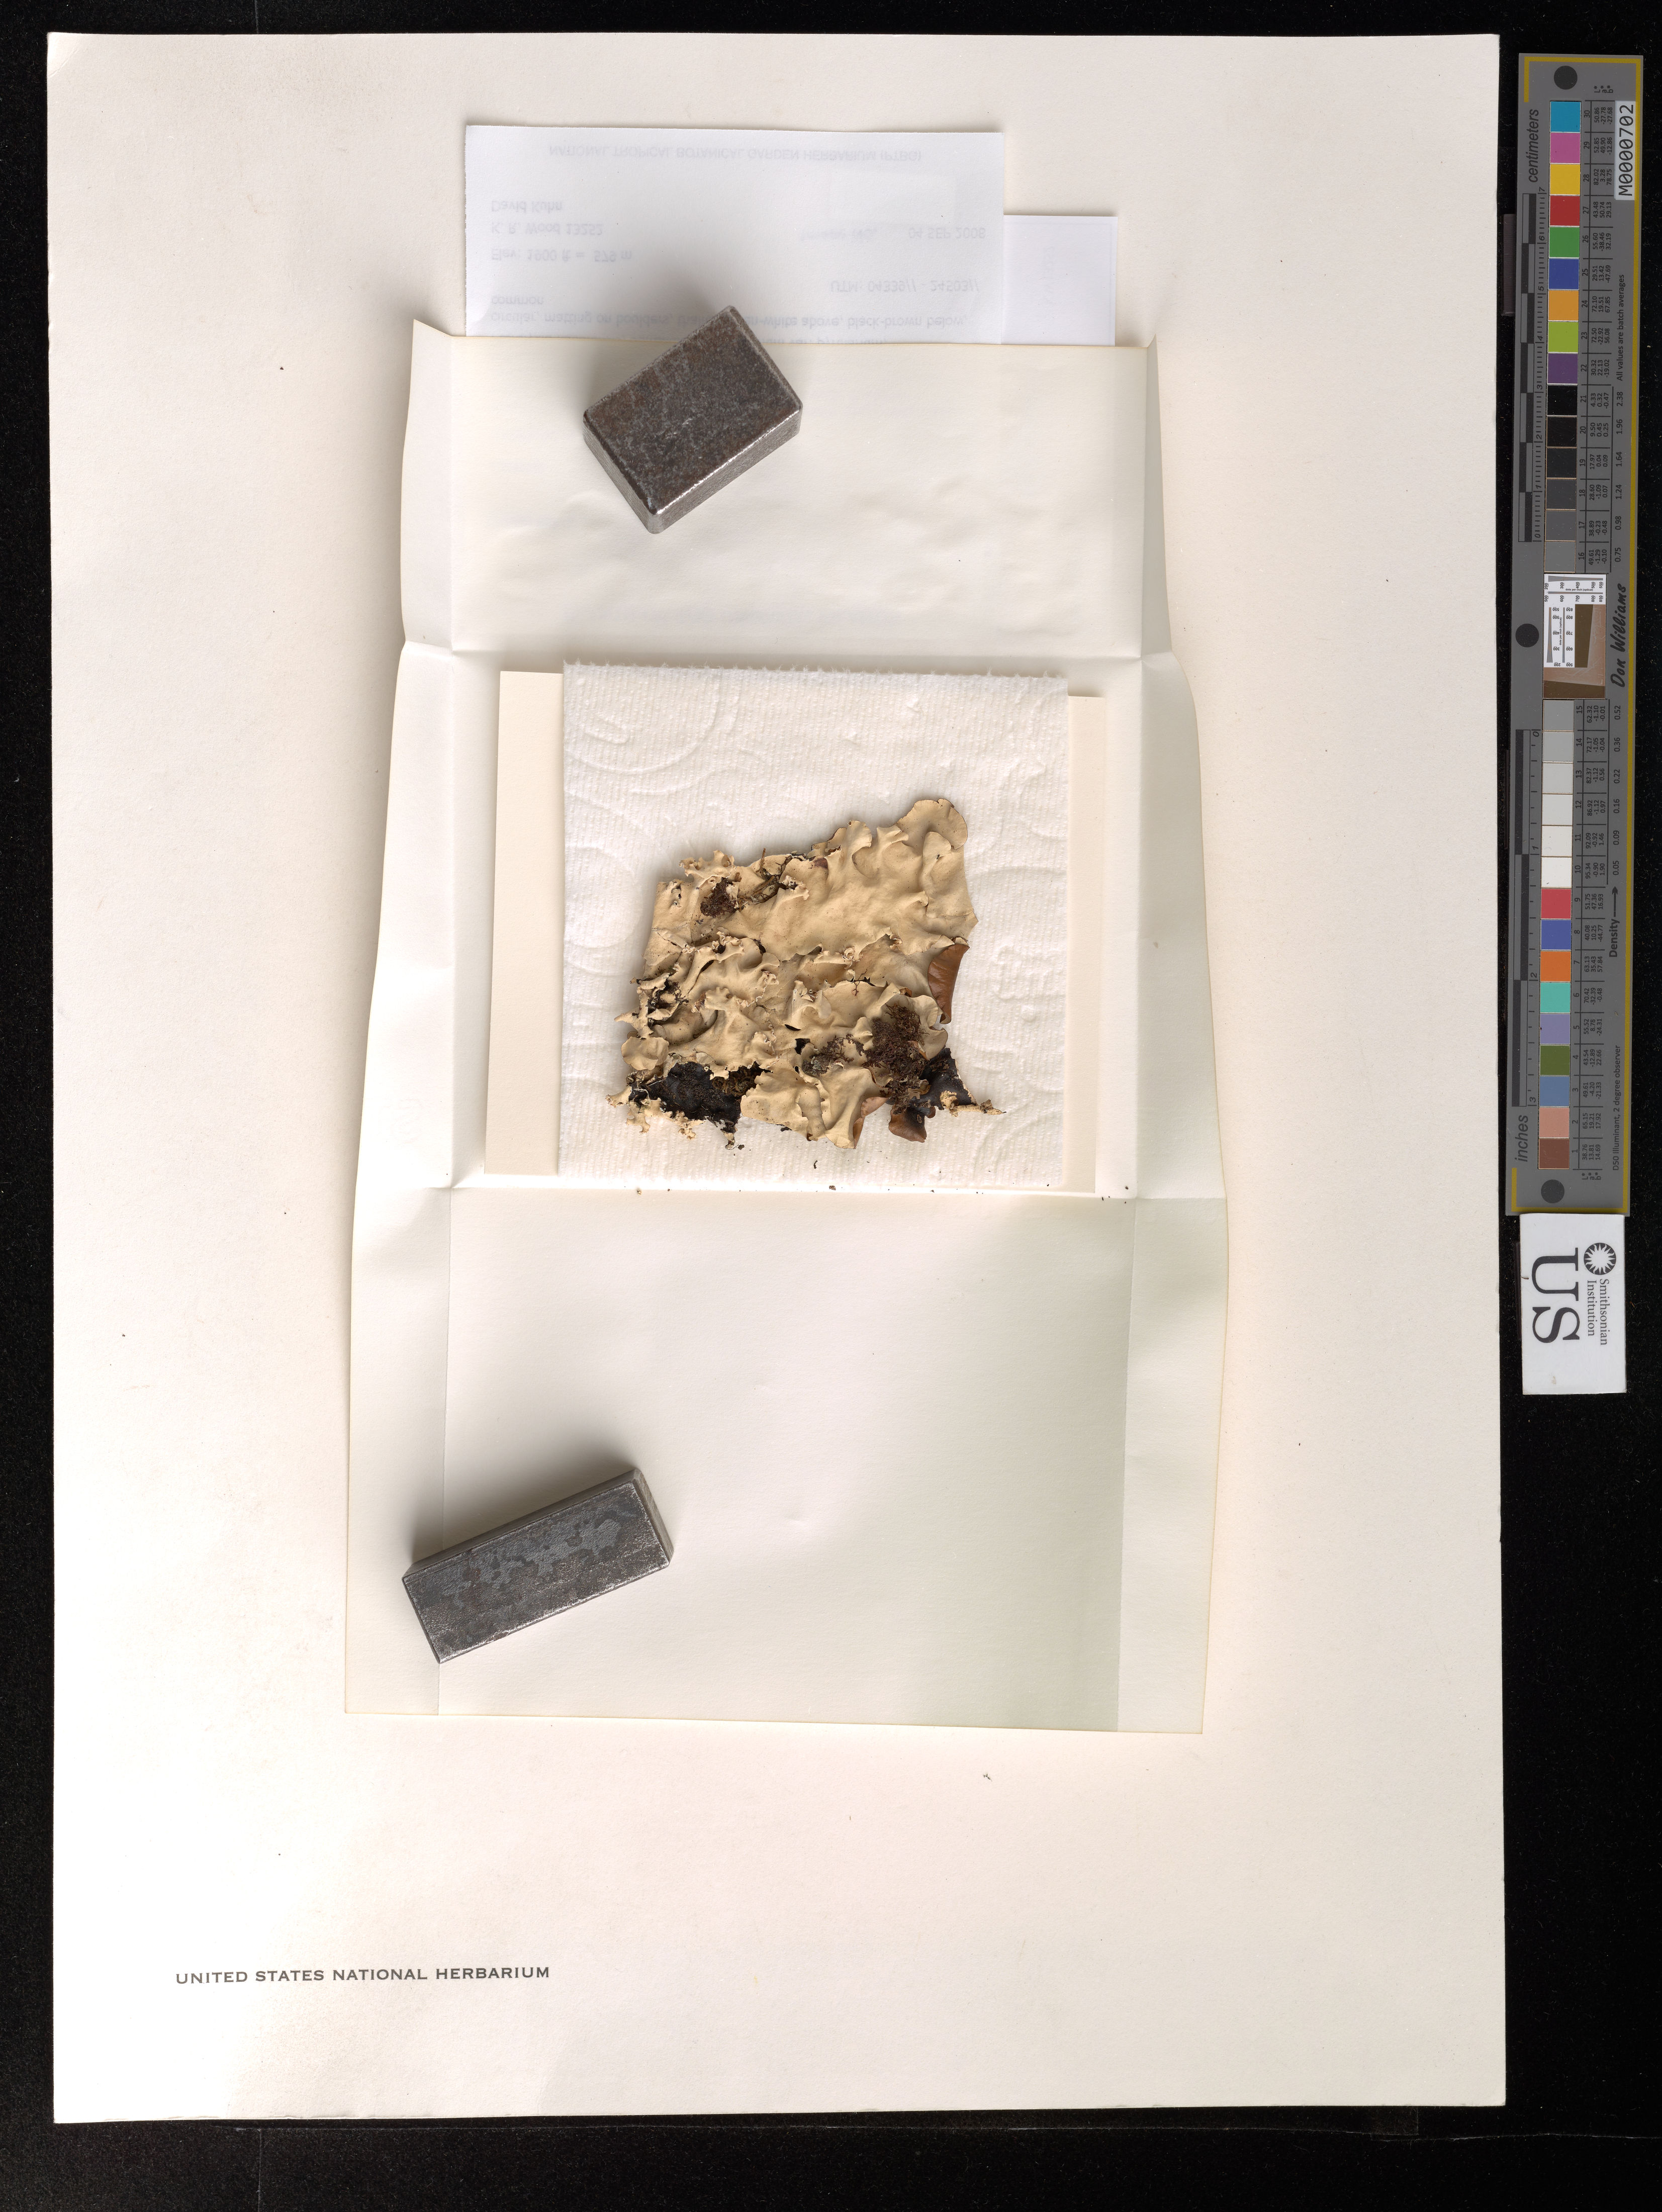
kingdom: Fungi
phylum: Ascomycota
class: Lecanoromycetes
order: Lecanorales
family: Parmeliaceae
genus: Parmotrema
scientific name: Parmotrema sp.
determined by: Smith, C. W.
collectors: K. R. Wood & D. M. Kuhn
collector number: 13252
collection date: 2008-09-04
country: United States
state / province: Hawaii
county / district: Kauai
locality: Kalalau Valley, below Kahuamaa Flat (western ridge), Pohakulele region.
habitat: Diospyros mesic forest.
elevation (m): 579